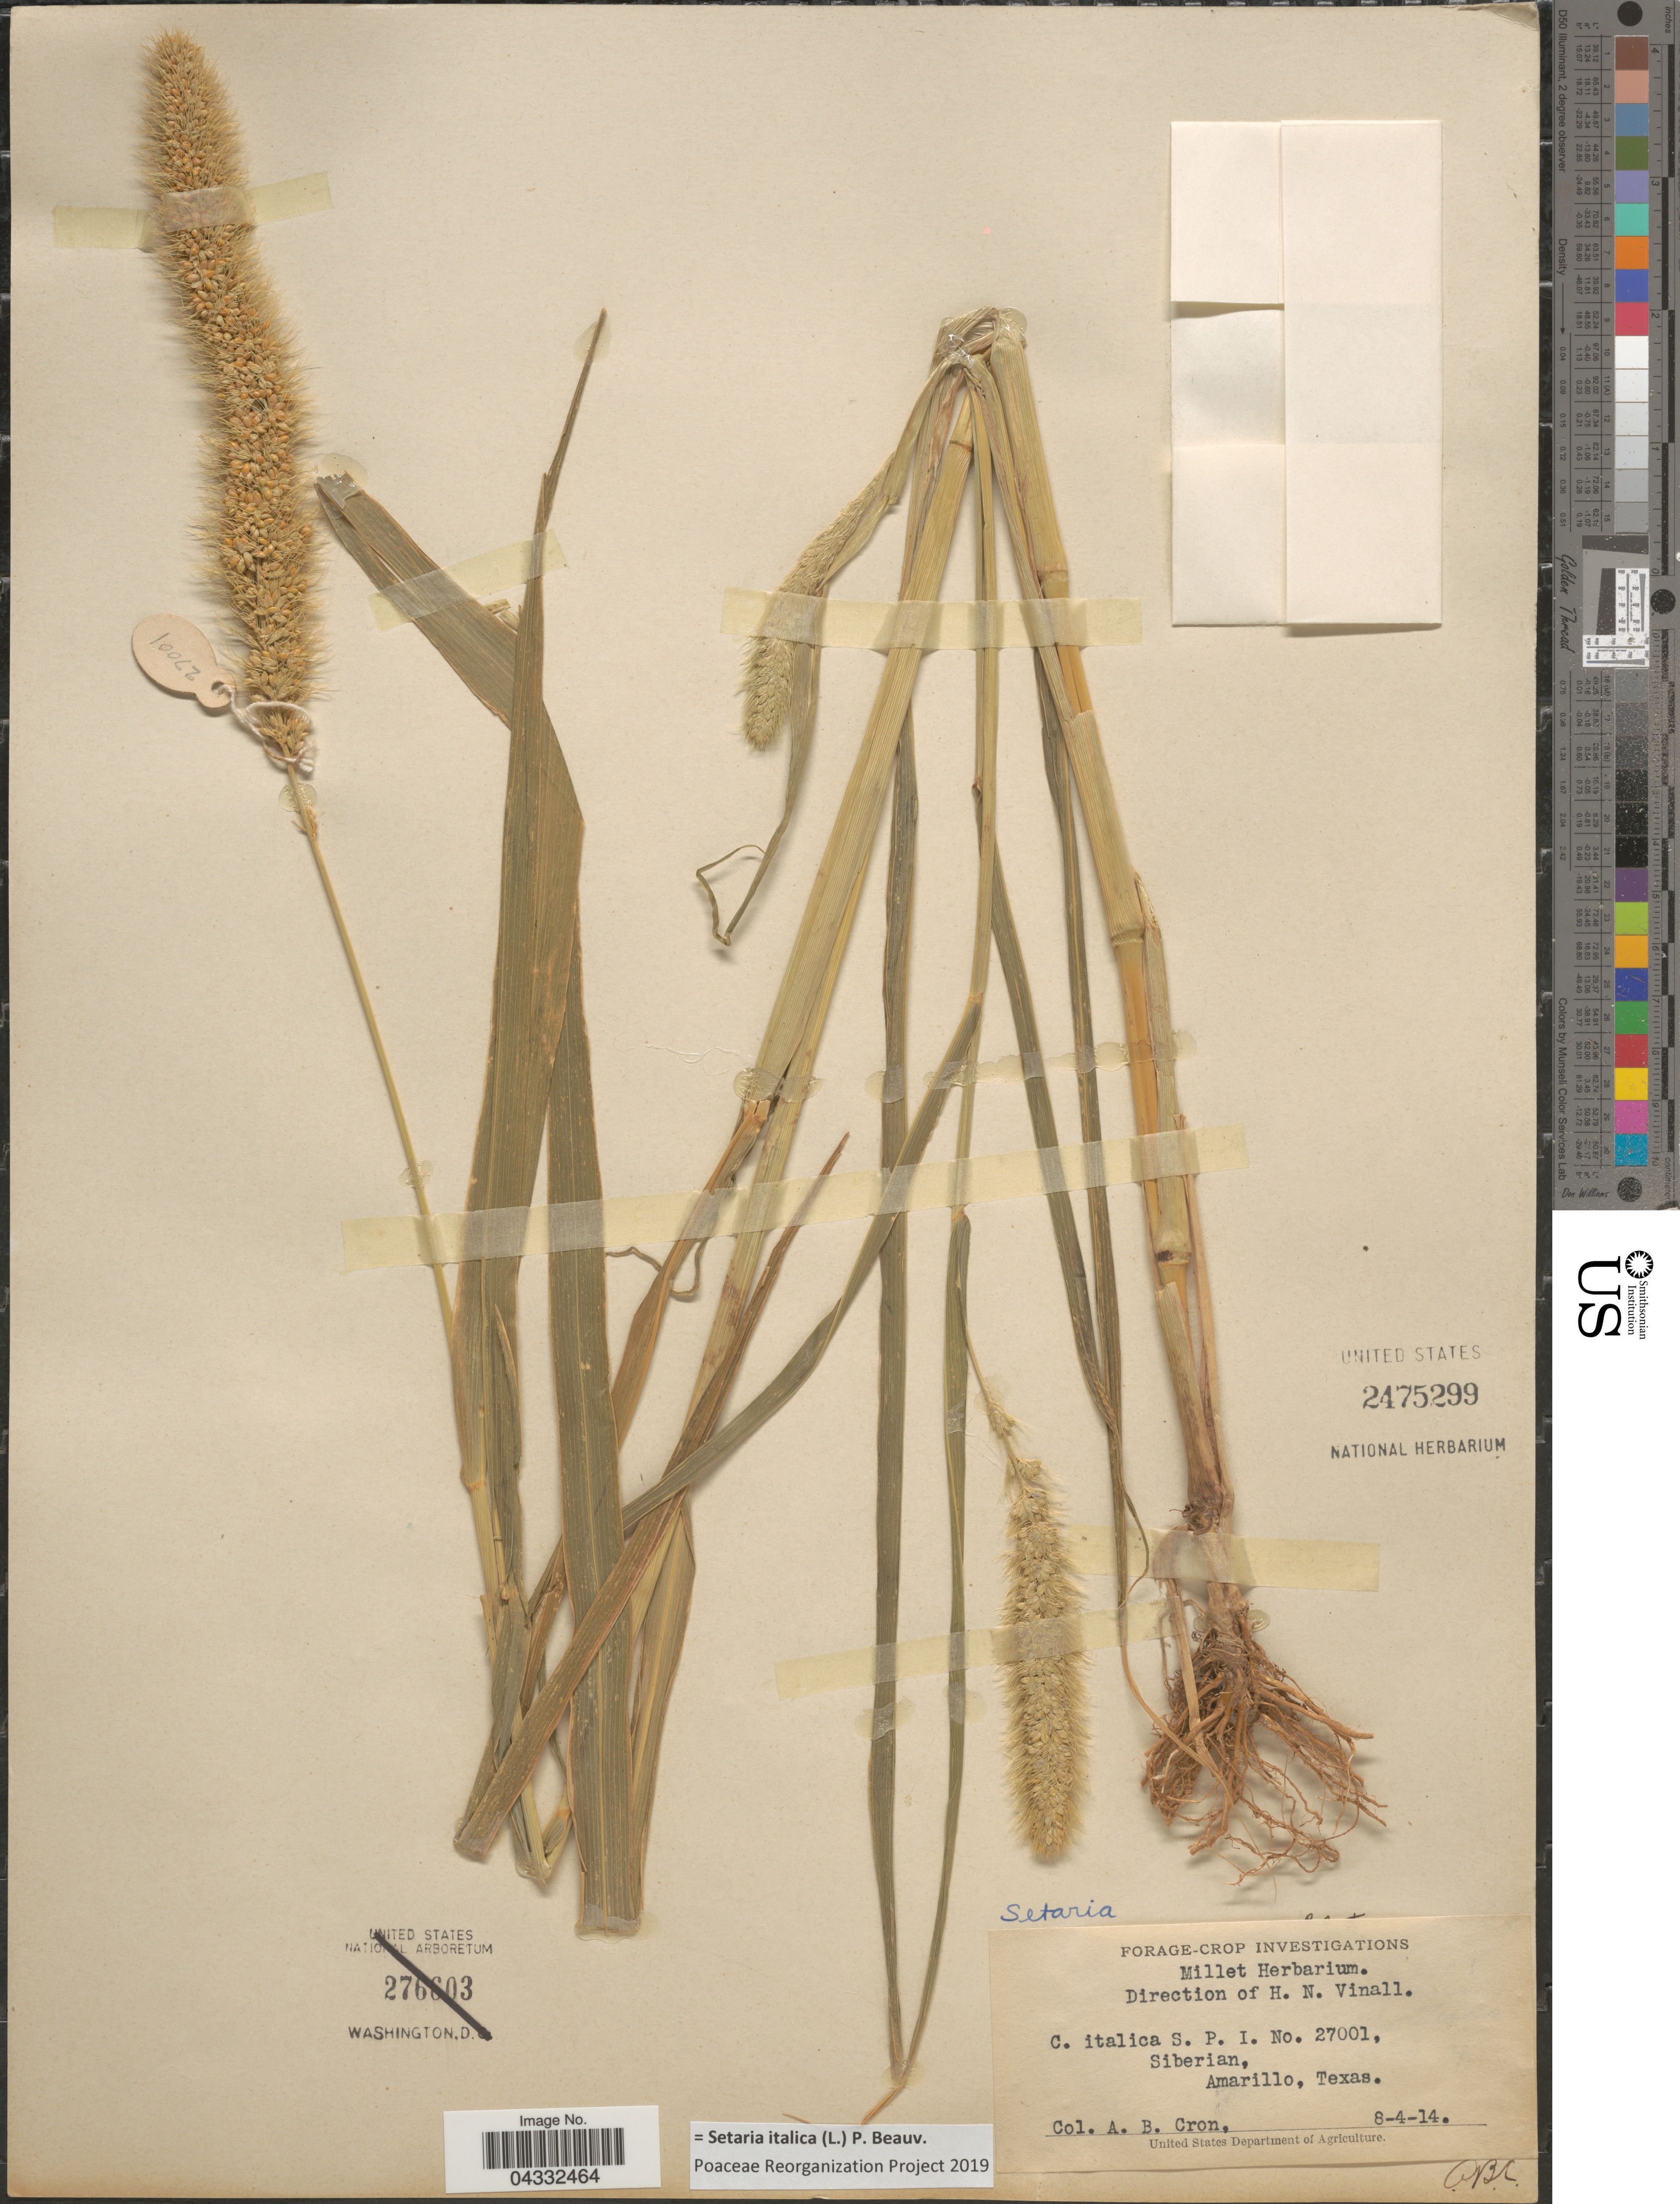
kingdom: Plantae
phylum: Tracheophyta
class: Liliopsida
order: Poales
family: Poaceae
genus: Setaria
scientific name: Setaria italica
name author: (L.) P. Beauv.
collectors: A. Cron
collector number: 27001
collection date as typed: Transcribed d/m/y: 4/8/14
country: United States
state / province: Texas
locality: Amarillo.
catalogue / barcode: US 2475299